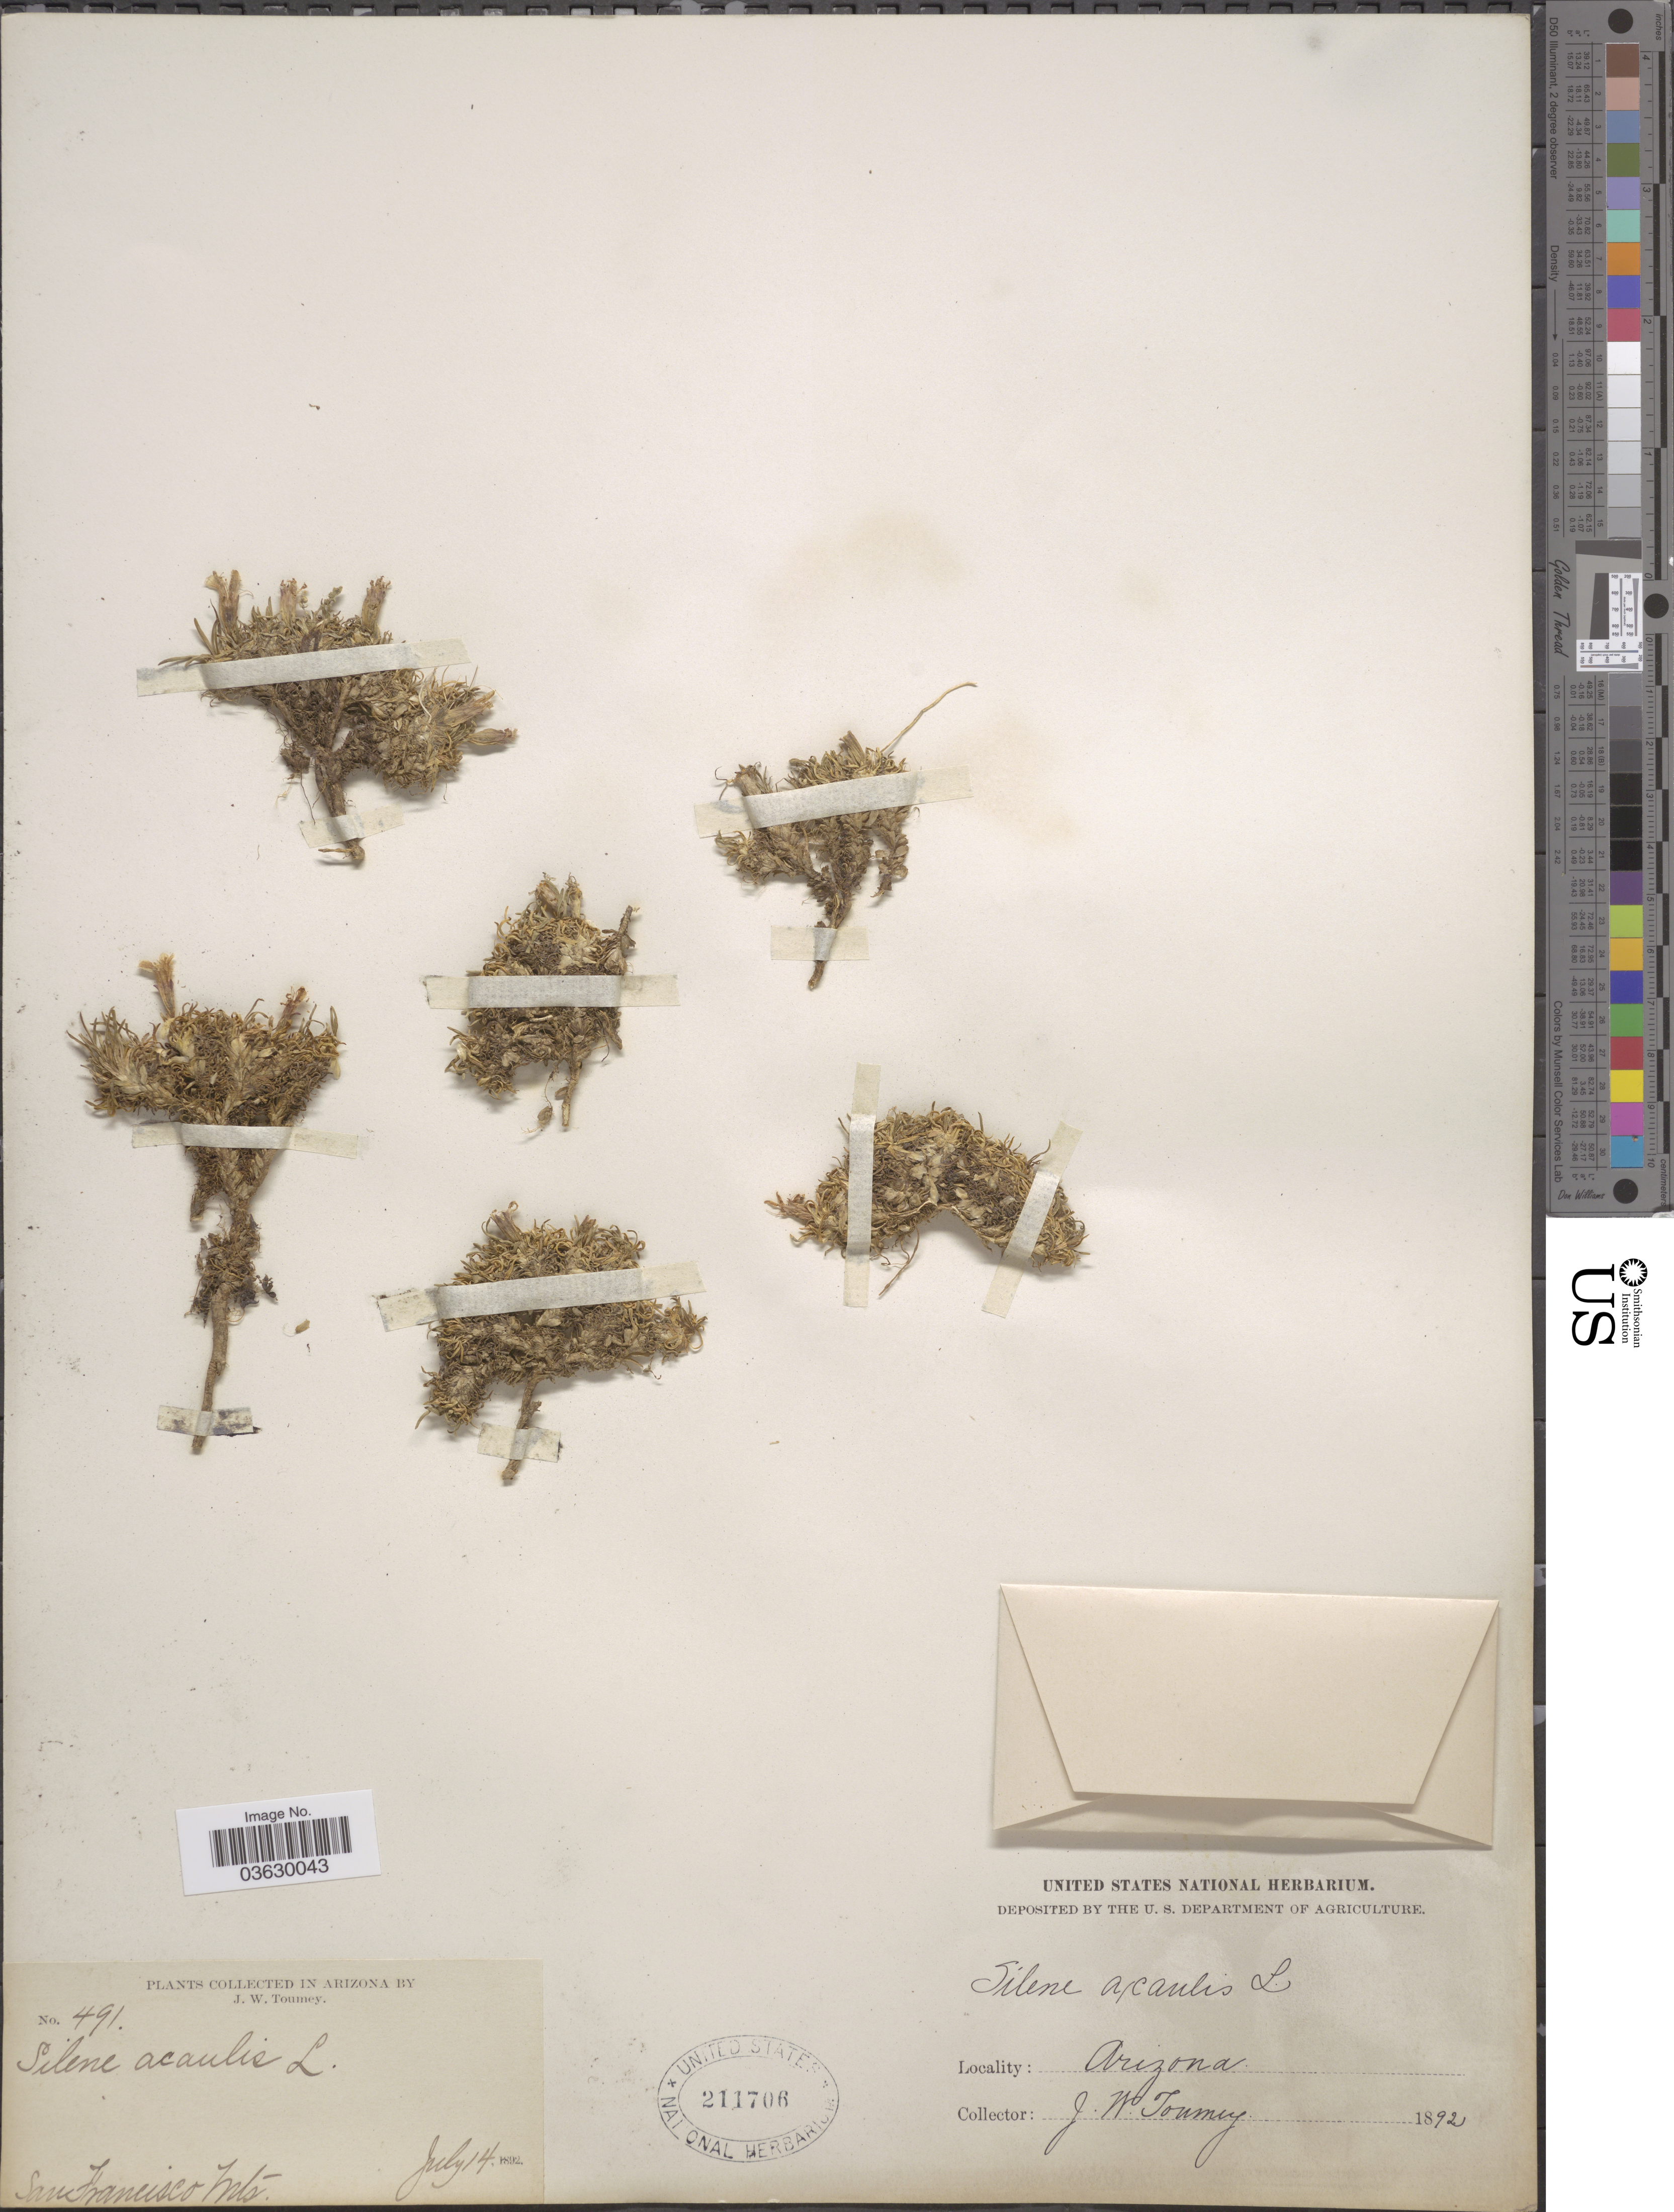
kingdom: Plantae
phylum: Tracheophyta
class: Magnoliopsida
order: Caryophyllales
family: Caryophyllaceae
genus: Silene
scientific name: Silene acaulis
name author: (L.) Jacq.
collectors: J. W. Toumey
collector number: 491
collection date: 1892-07-14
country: United States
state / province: Arizona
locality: San Francisco Mts.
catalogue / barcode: US 211706